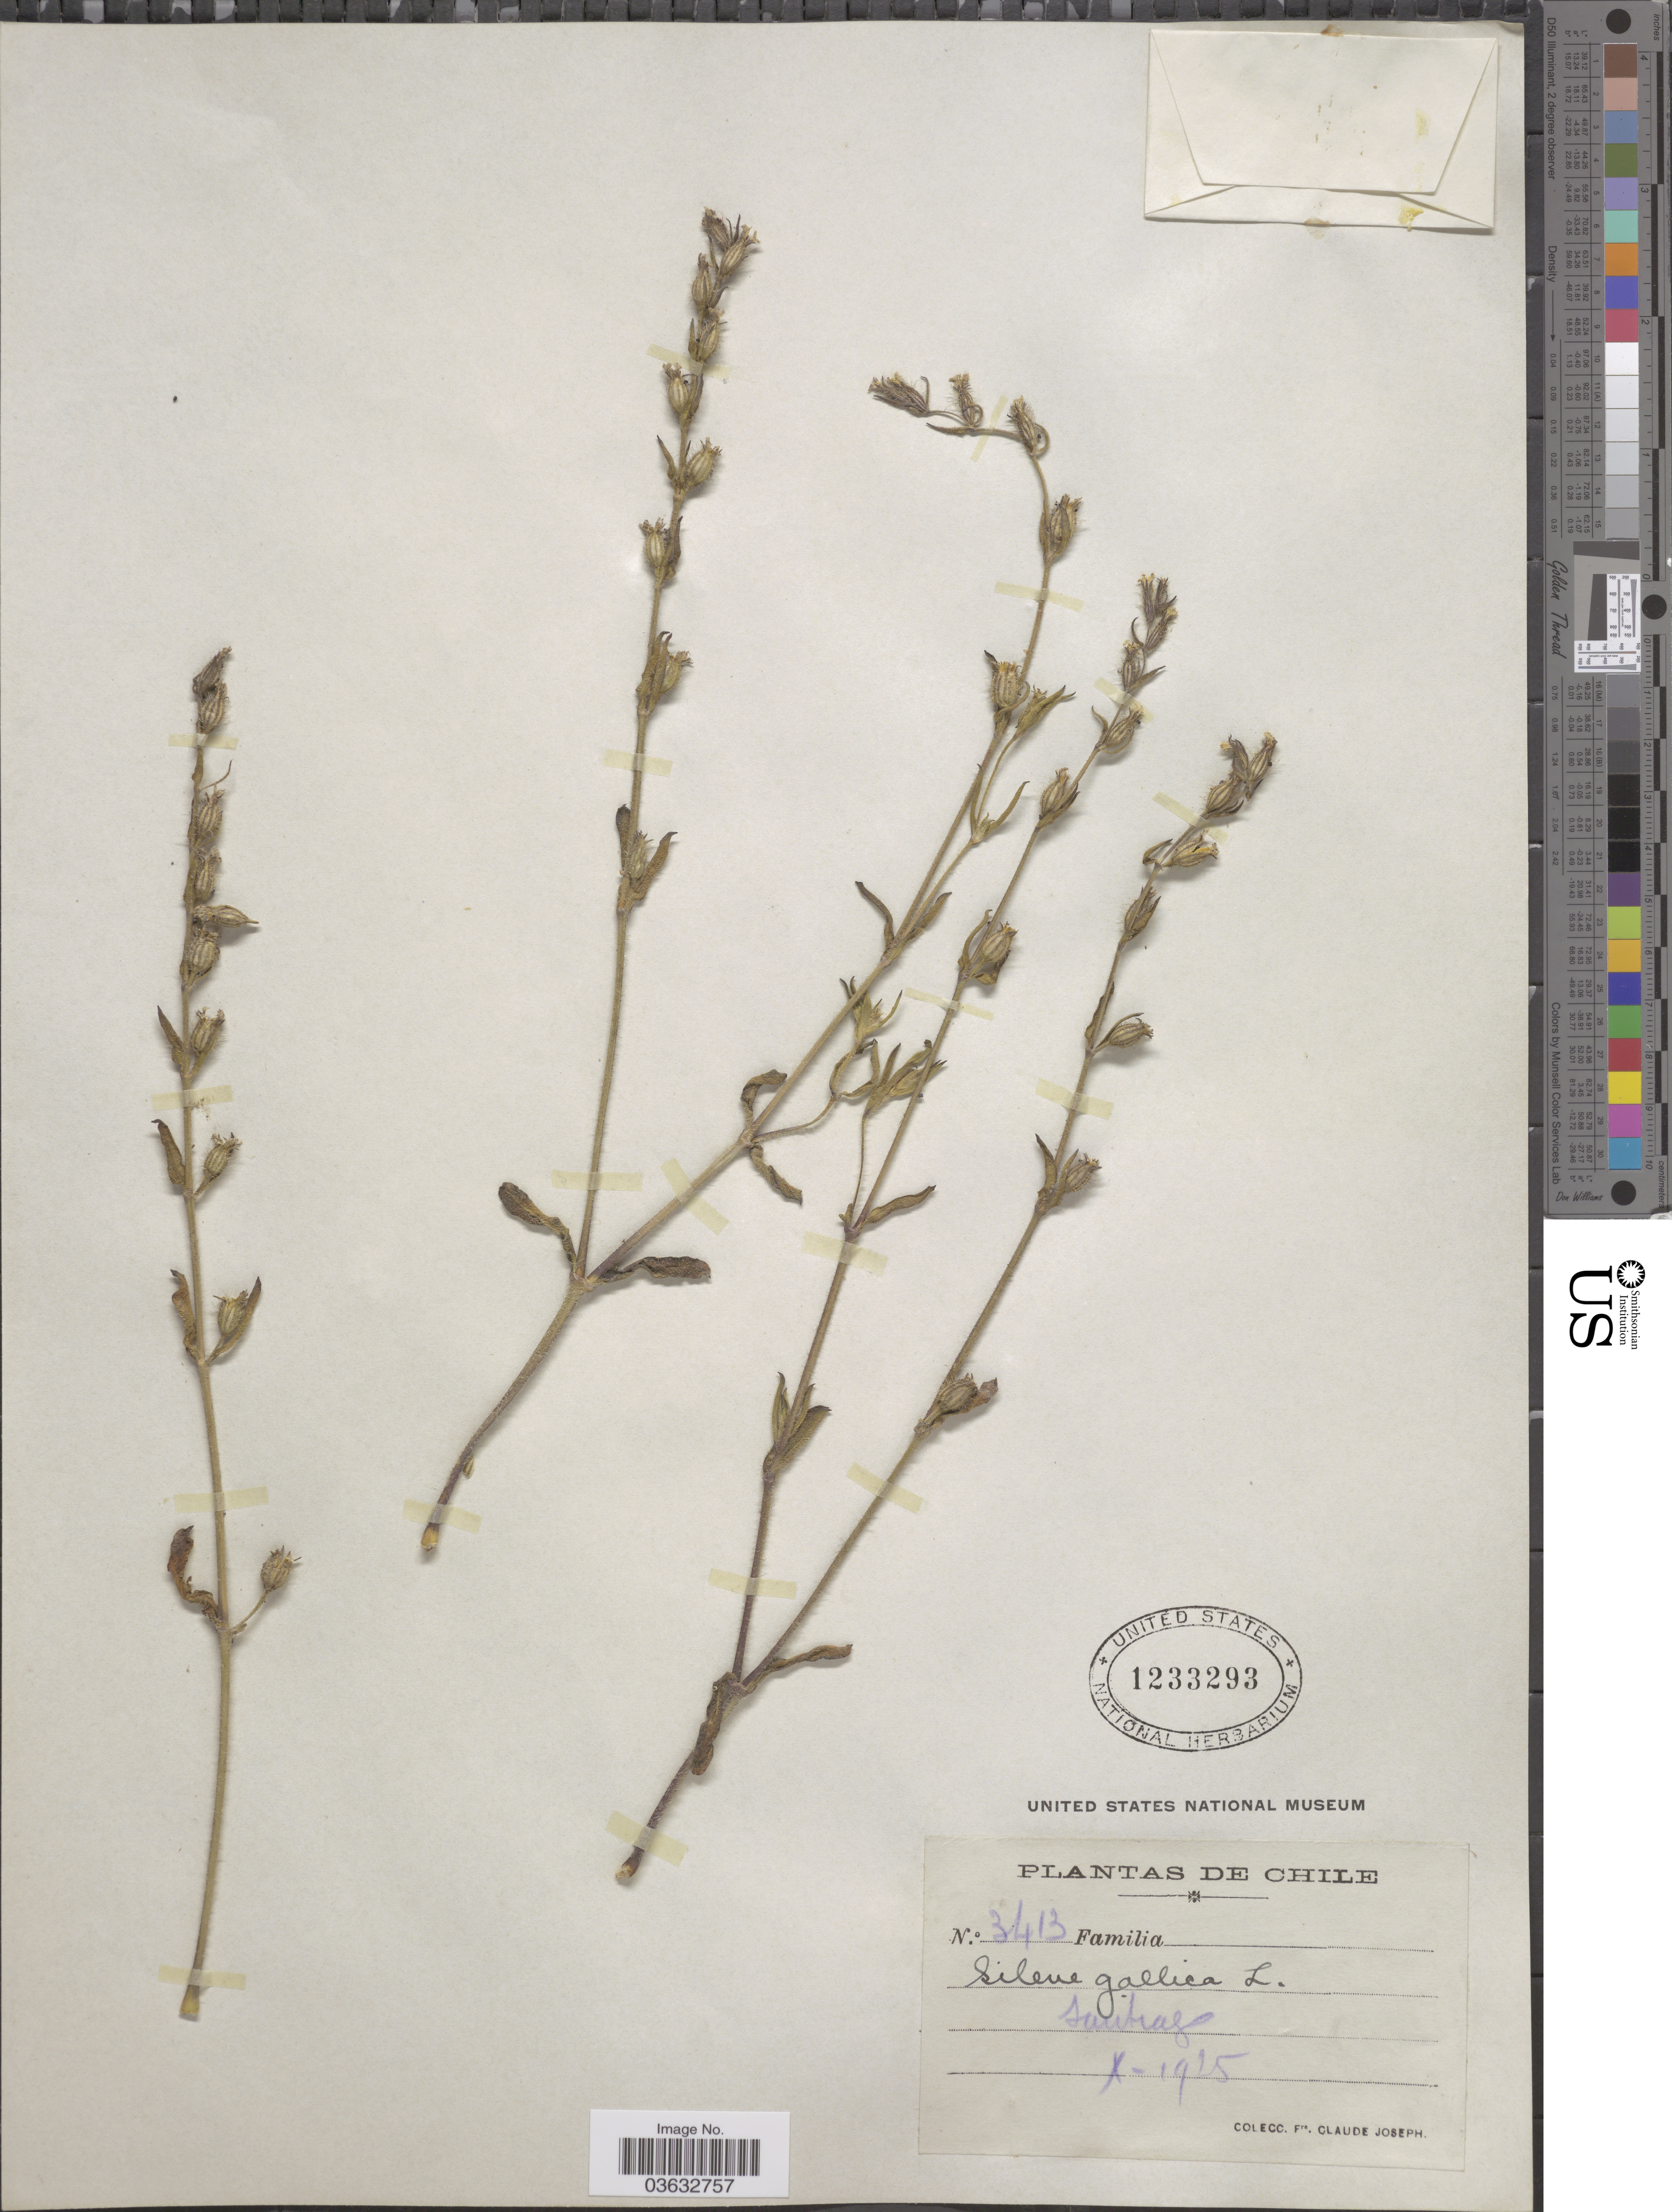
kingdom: Plantae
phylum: Tracheophyta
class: Magnoliopsida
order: Caryophyllales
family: Caryophyllaceae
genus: Silene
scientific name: Silene gallica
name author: L.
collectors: Bro. Claude-Joseph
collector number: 3413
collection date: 1925-10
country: Chile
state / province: Región Metropolitana (RM)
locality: Santiago.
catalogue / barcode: US 1233293